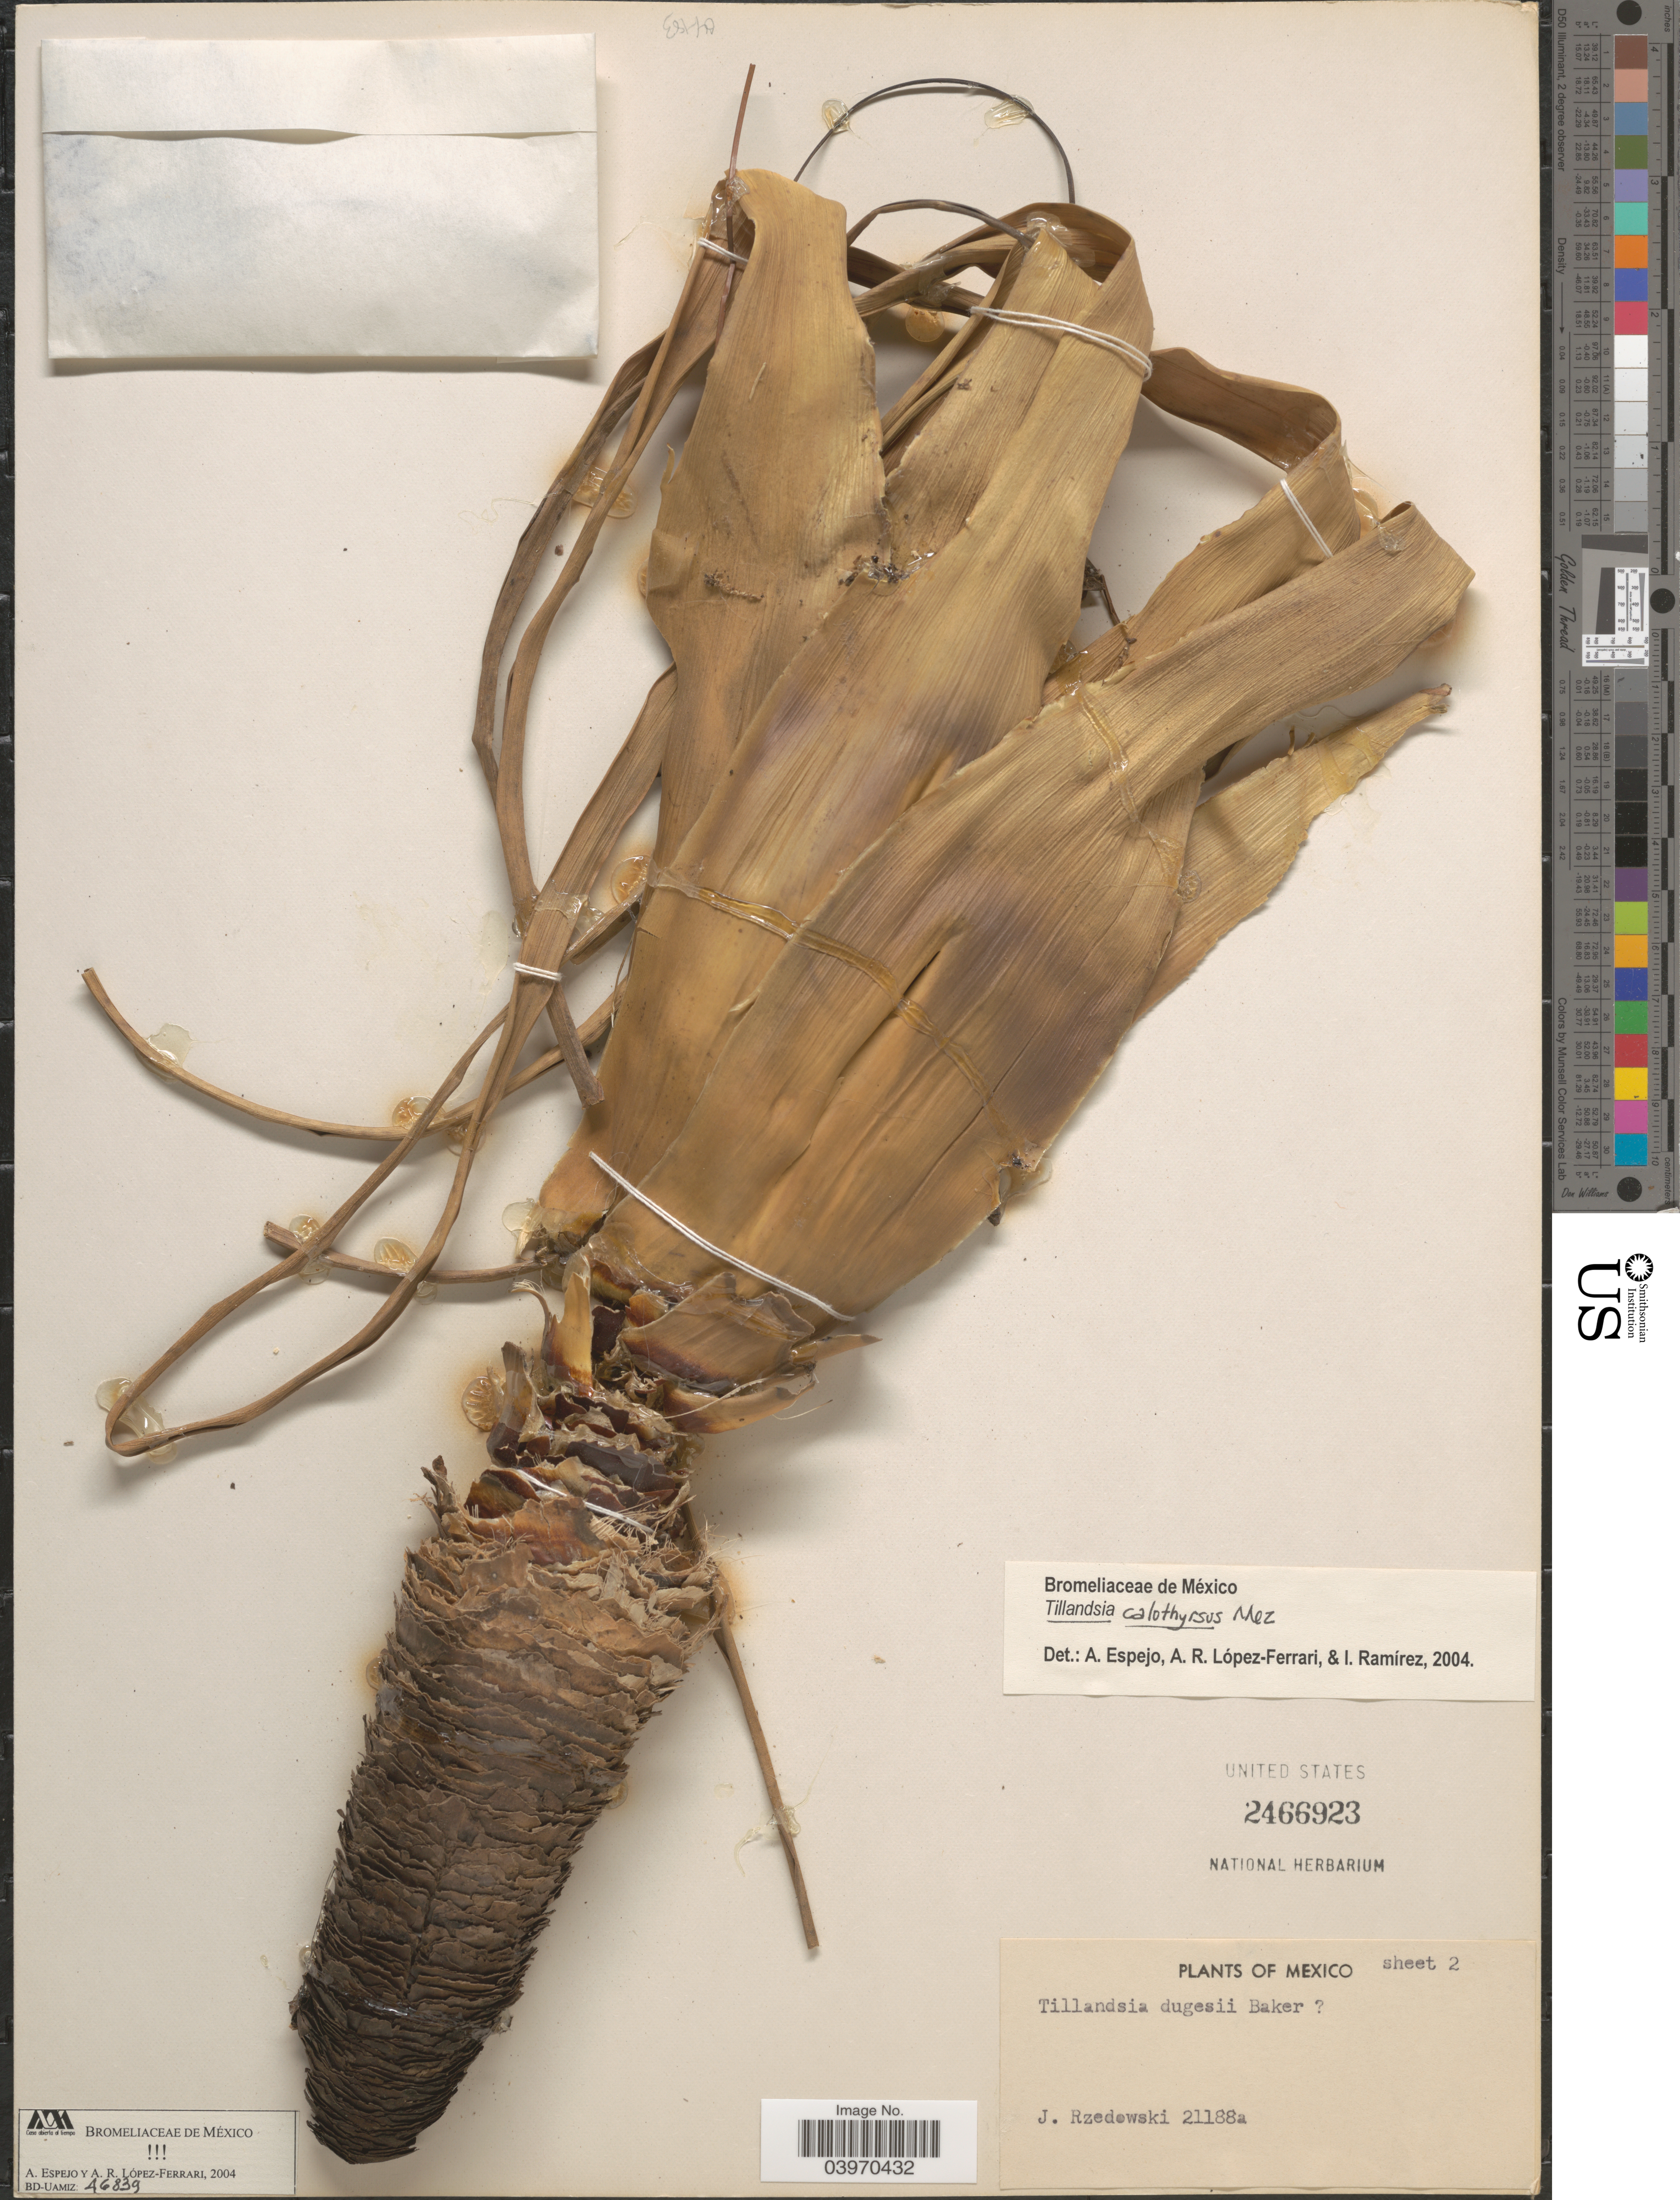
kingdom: Plantae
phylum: Tracheophyta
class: Liliopsida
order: Poales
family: Bromeliaceae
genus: Tillandsia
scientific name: Tillandsia calothyrsus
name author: Mez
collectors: J. Rzedowski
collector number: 21188a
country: Mexico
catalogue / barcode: US 2466923